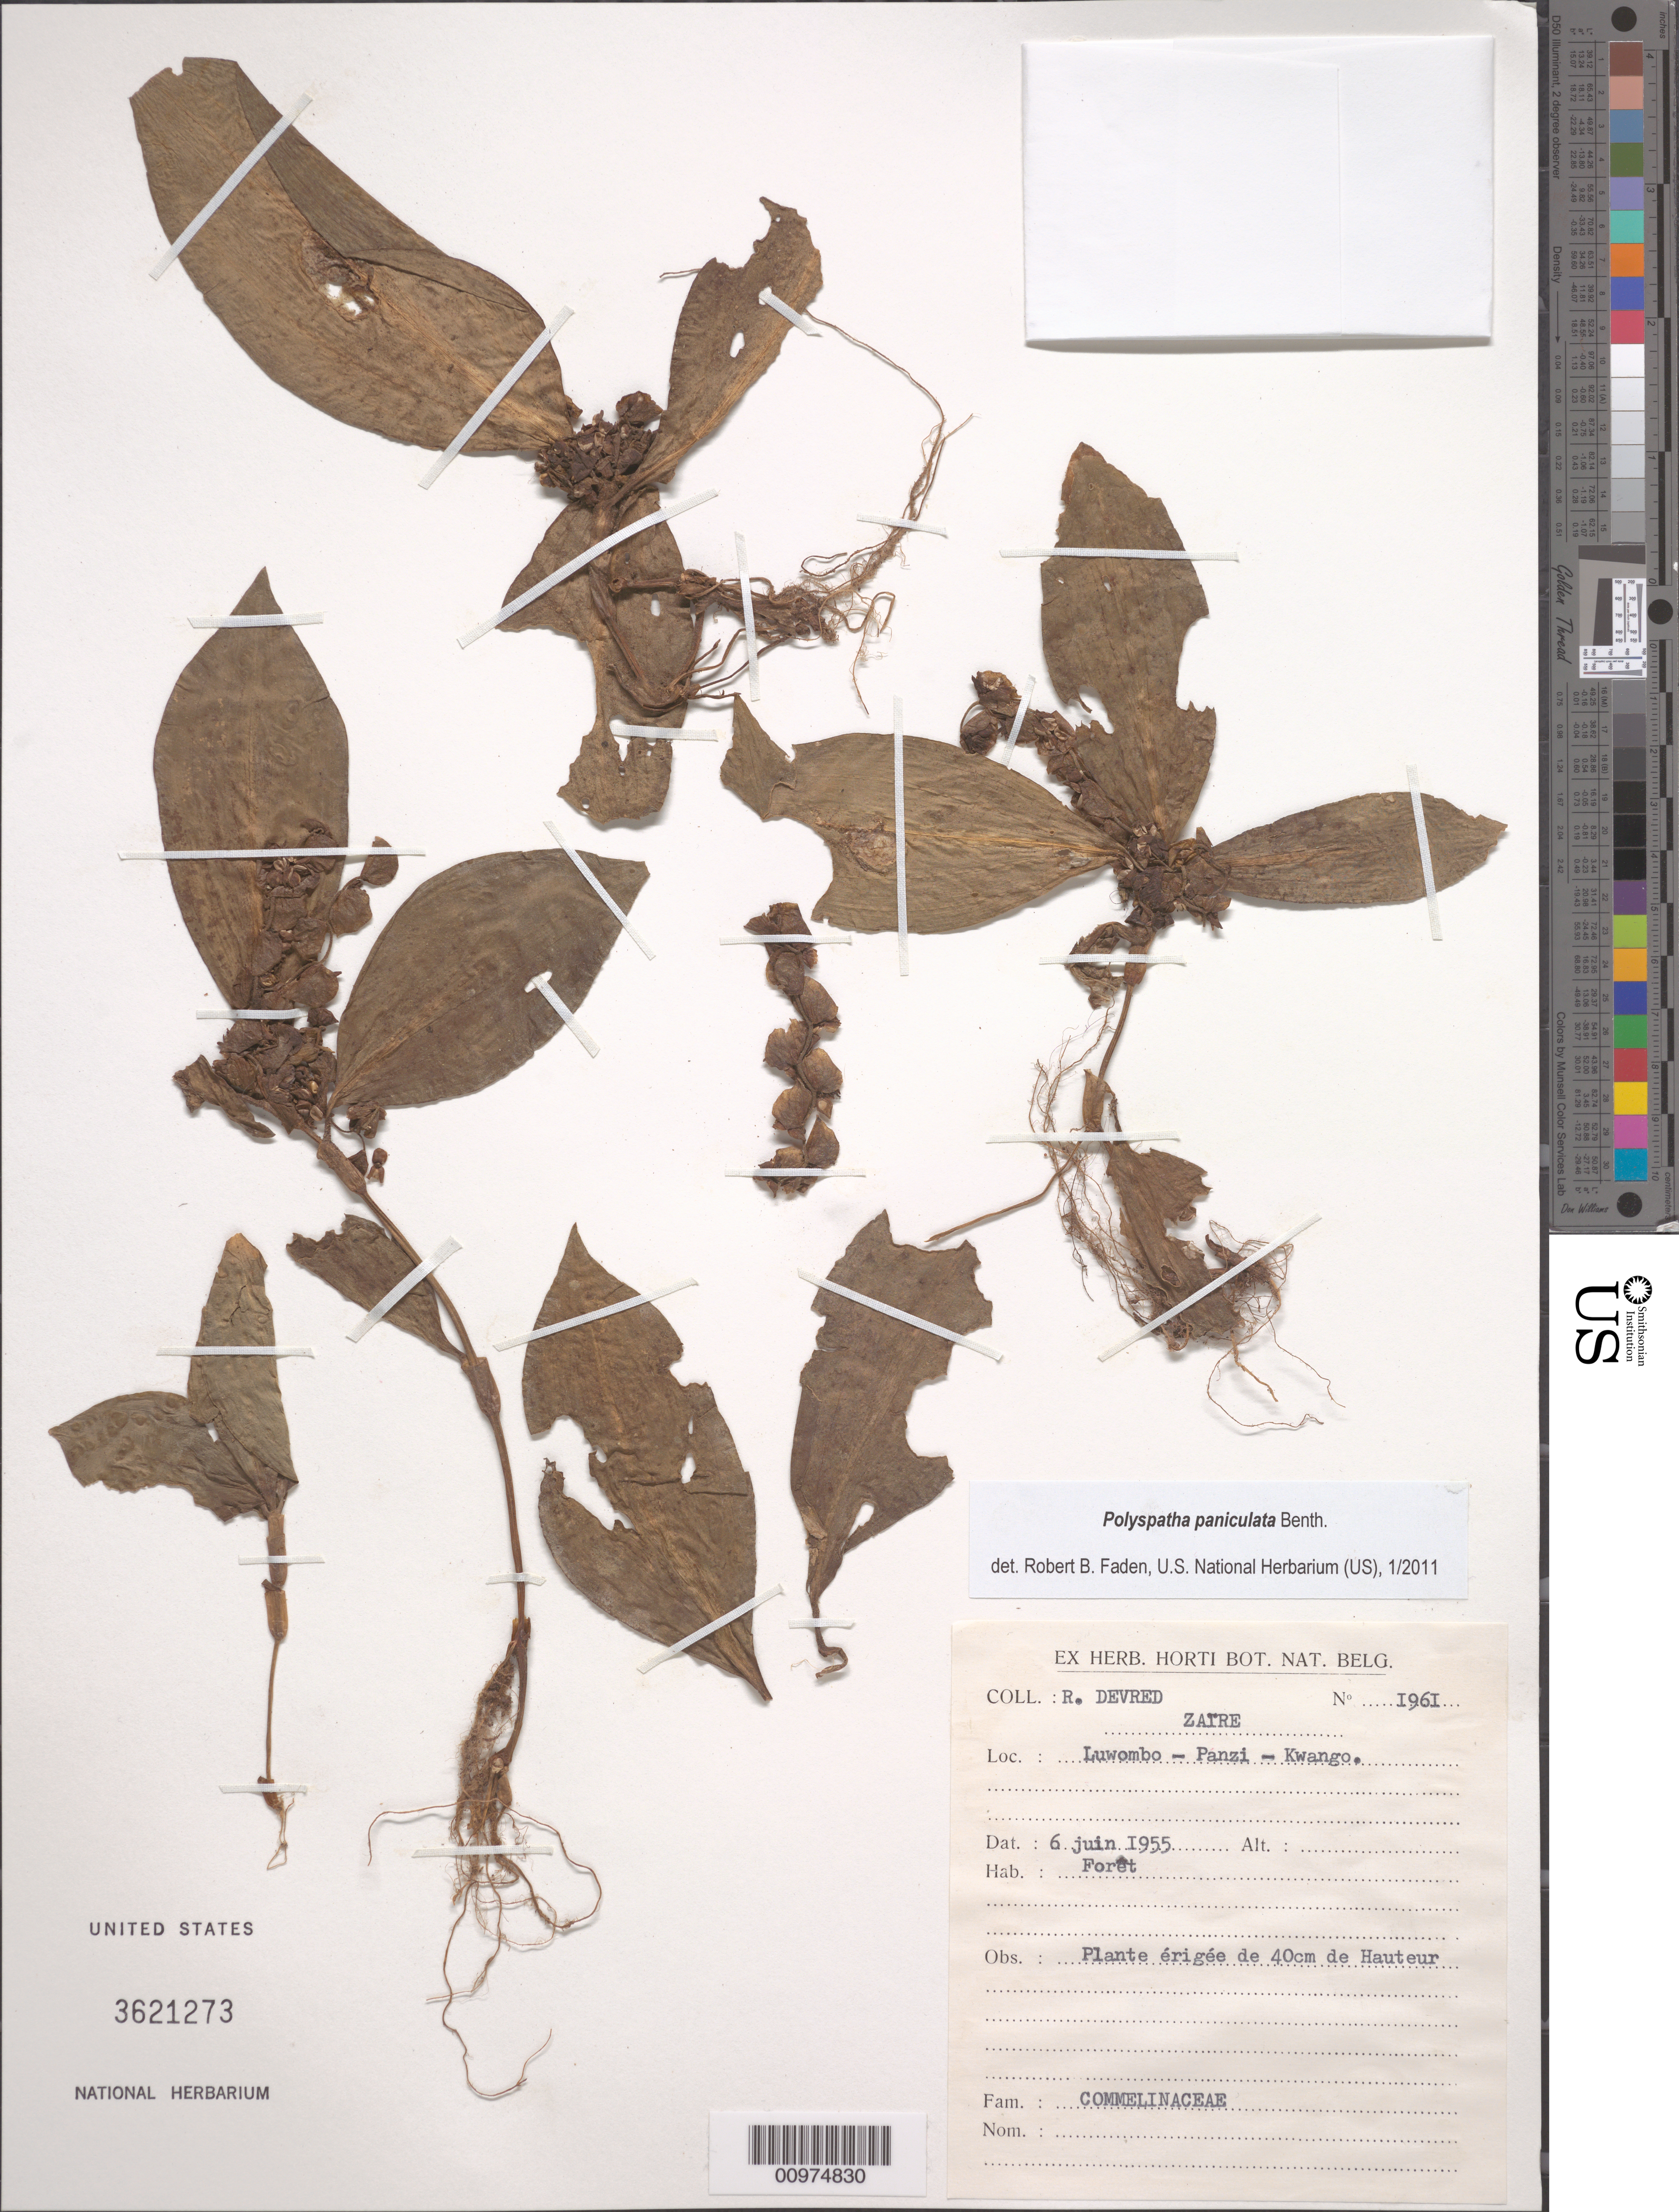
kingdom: Plantae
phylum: Tracheophyta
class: Liliopsida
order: Commelinales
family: Commelinaceae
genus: Polyspatha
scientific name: Polyspatha paniculata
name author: Benth.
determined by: Faden, Robert B., (US), Smithsonian Institution - National Museum of Natural History (UNITED STATES)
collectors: R. Devred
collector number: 1961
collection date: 1955-06-06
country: Congo, Democratic Republic of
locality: Luwombo - Panzi - Kwango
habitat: Forêt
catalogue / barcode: US 3621273